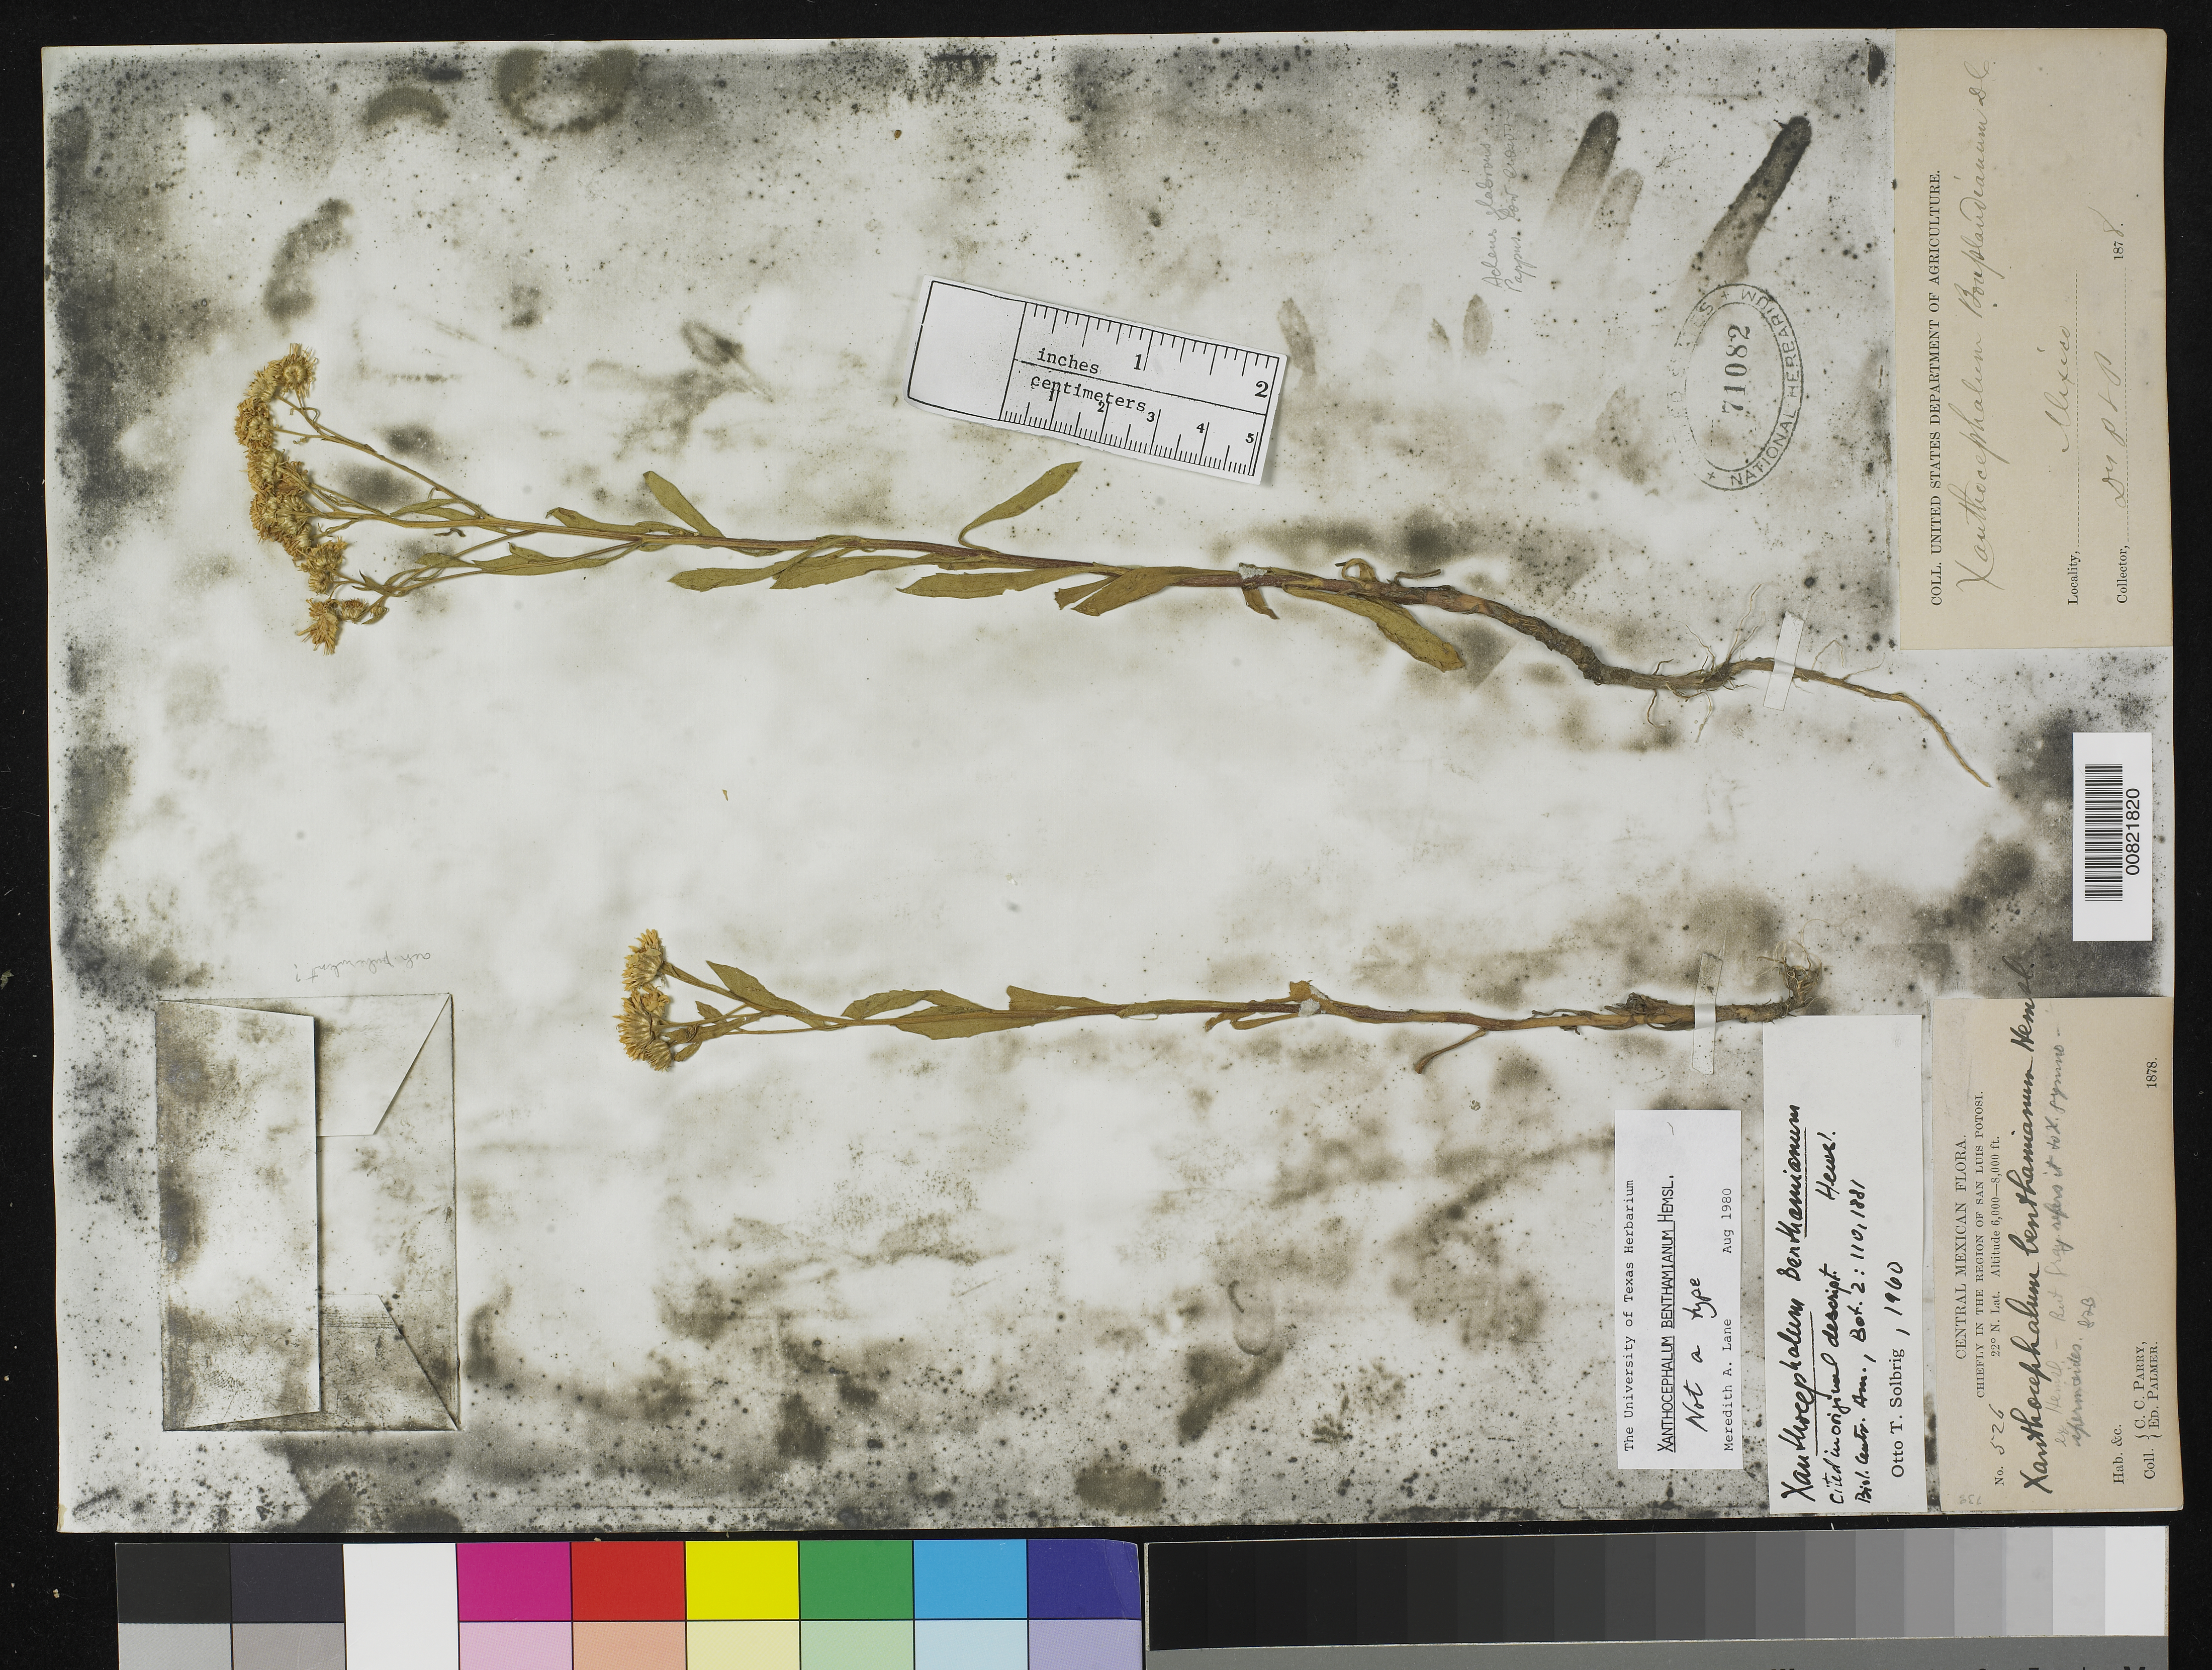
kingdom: Plantae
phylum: Tracheophyta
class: Magnoliopsida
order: Asterales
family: Asteraceae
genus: Xanthocephalum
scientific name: Xanthocephalum benthamianum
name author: Hemsl.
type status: Isosyntype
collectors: C. C. Parry & E. Palmer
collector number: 526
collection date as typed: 1878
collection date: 1878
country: Mexico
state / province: San Luis Potosí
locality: Chiefly in the region of San Luis Potosí.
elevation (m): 1829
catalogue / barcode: US 71082